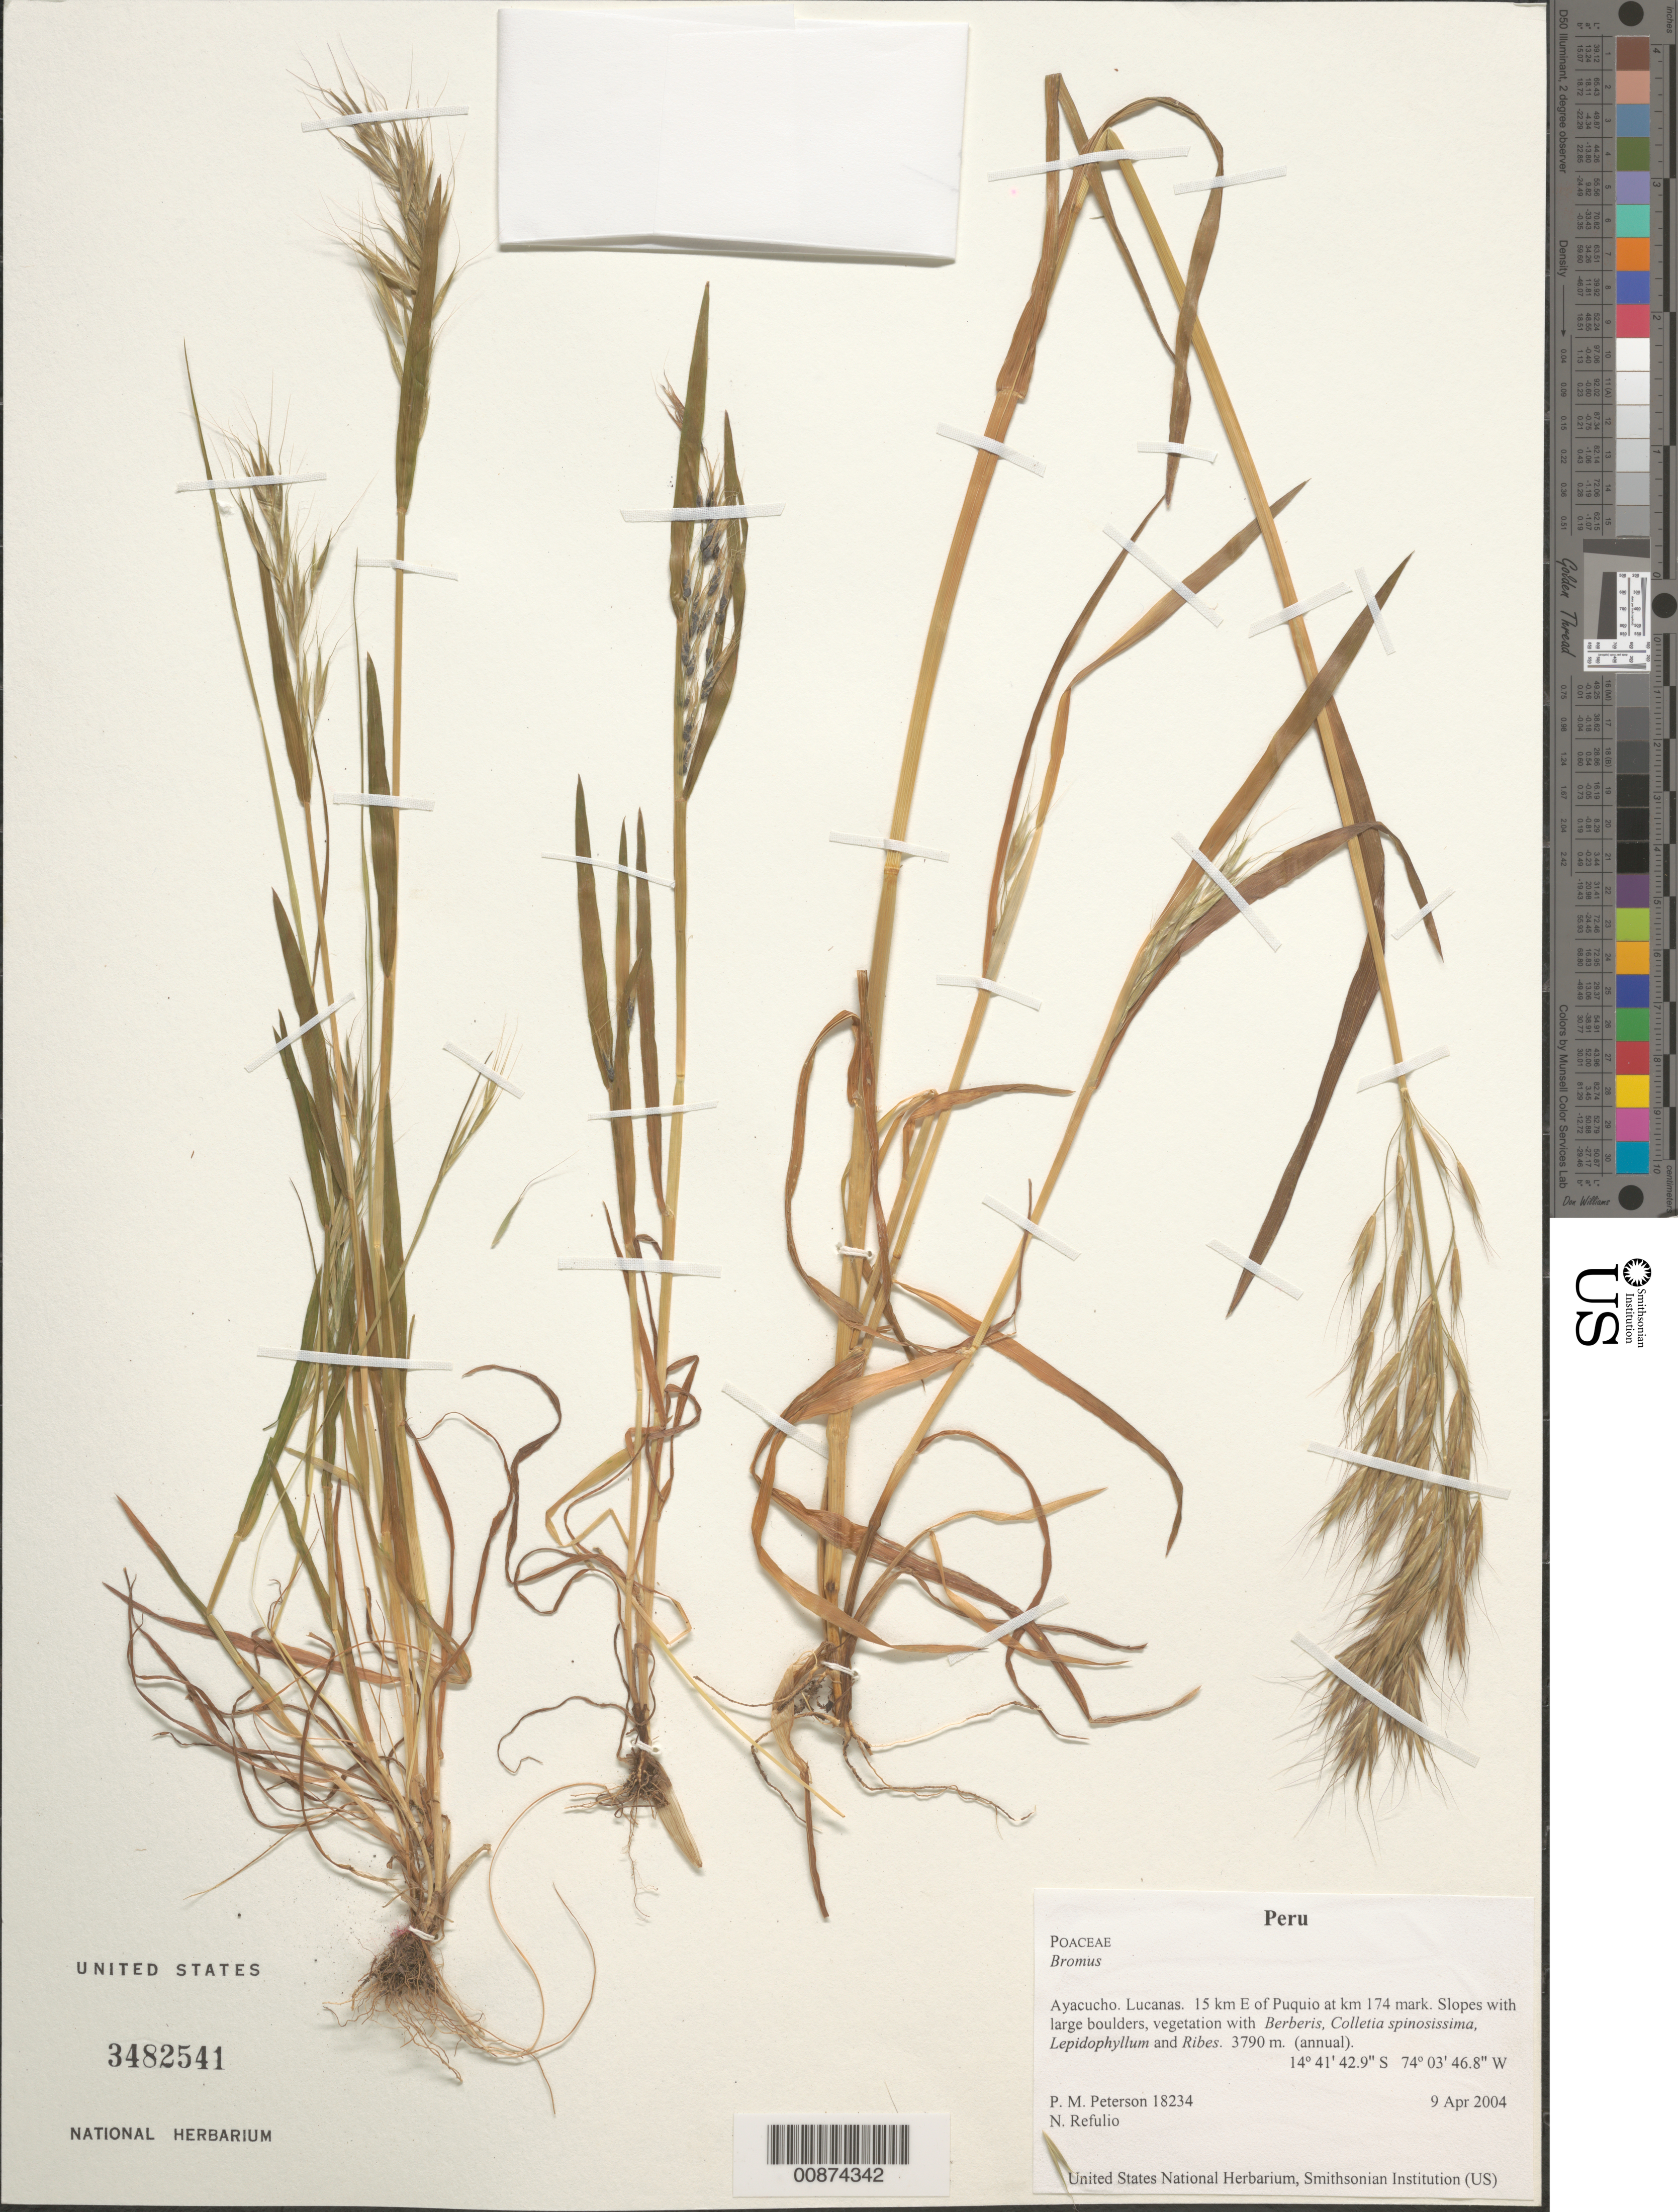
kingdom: Plantae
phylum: Tracheophyta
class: Liliopsida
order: Poales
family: Poaceae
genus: Bromus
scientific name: Bromus sp.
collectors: P. M. Peterson & N. Refulio-Rodríguez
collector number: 18234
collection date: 2004-04-09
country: Peru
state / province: Ayacucho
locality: Lucanas. 15 km E of Puquio at km 174 mark.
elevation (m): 3790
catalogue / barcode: US 3482541